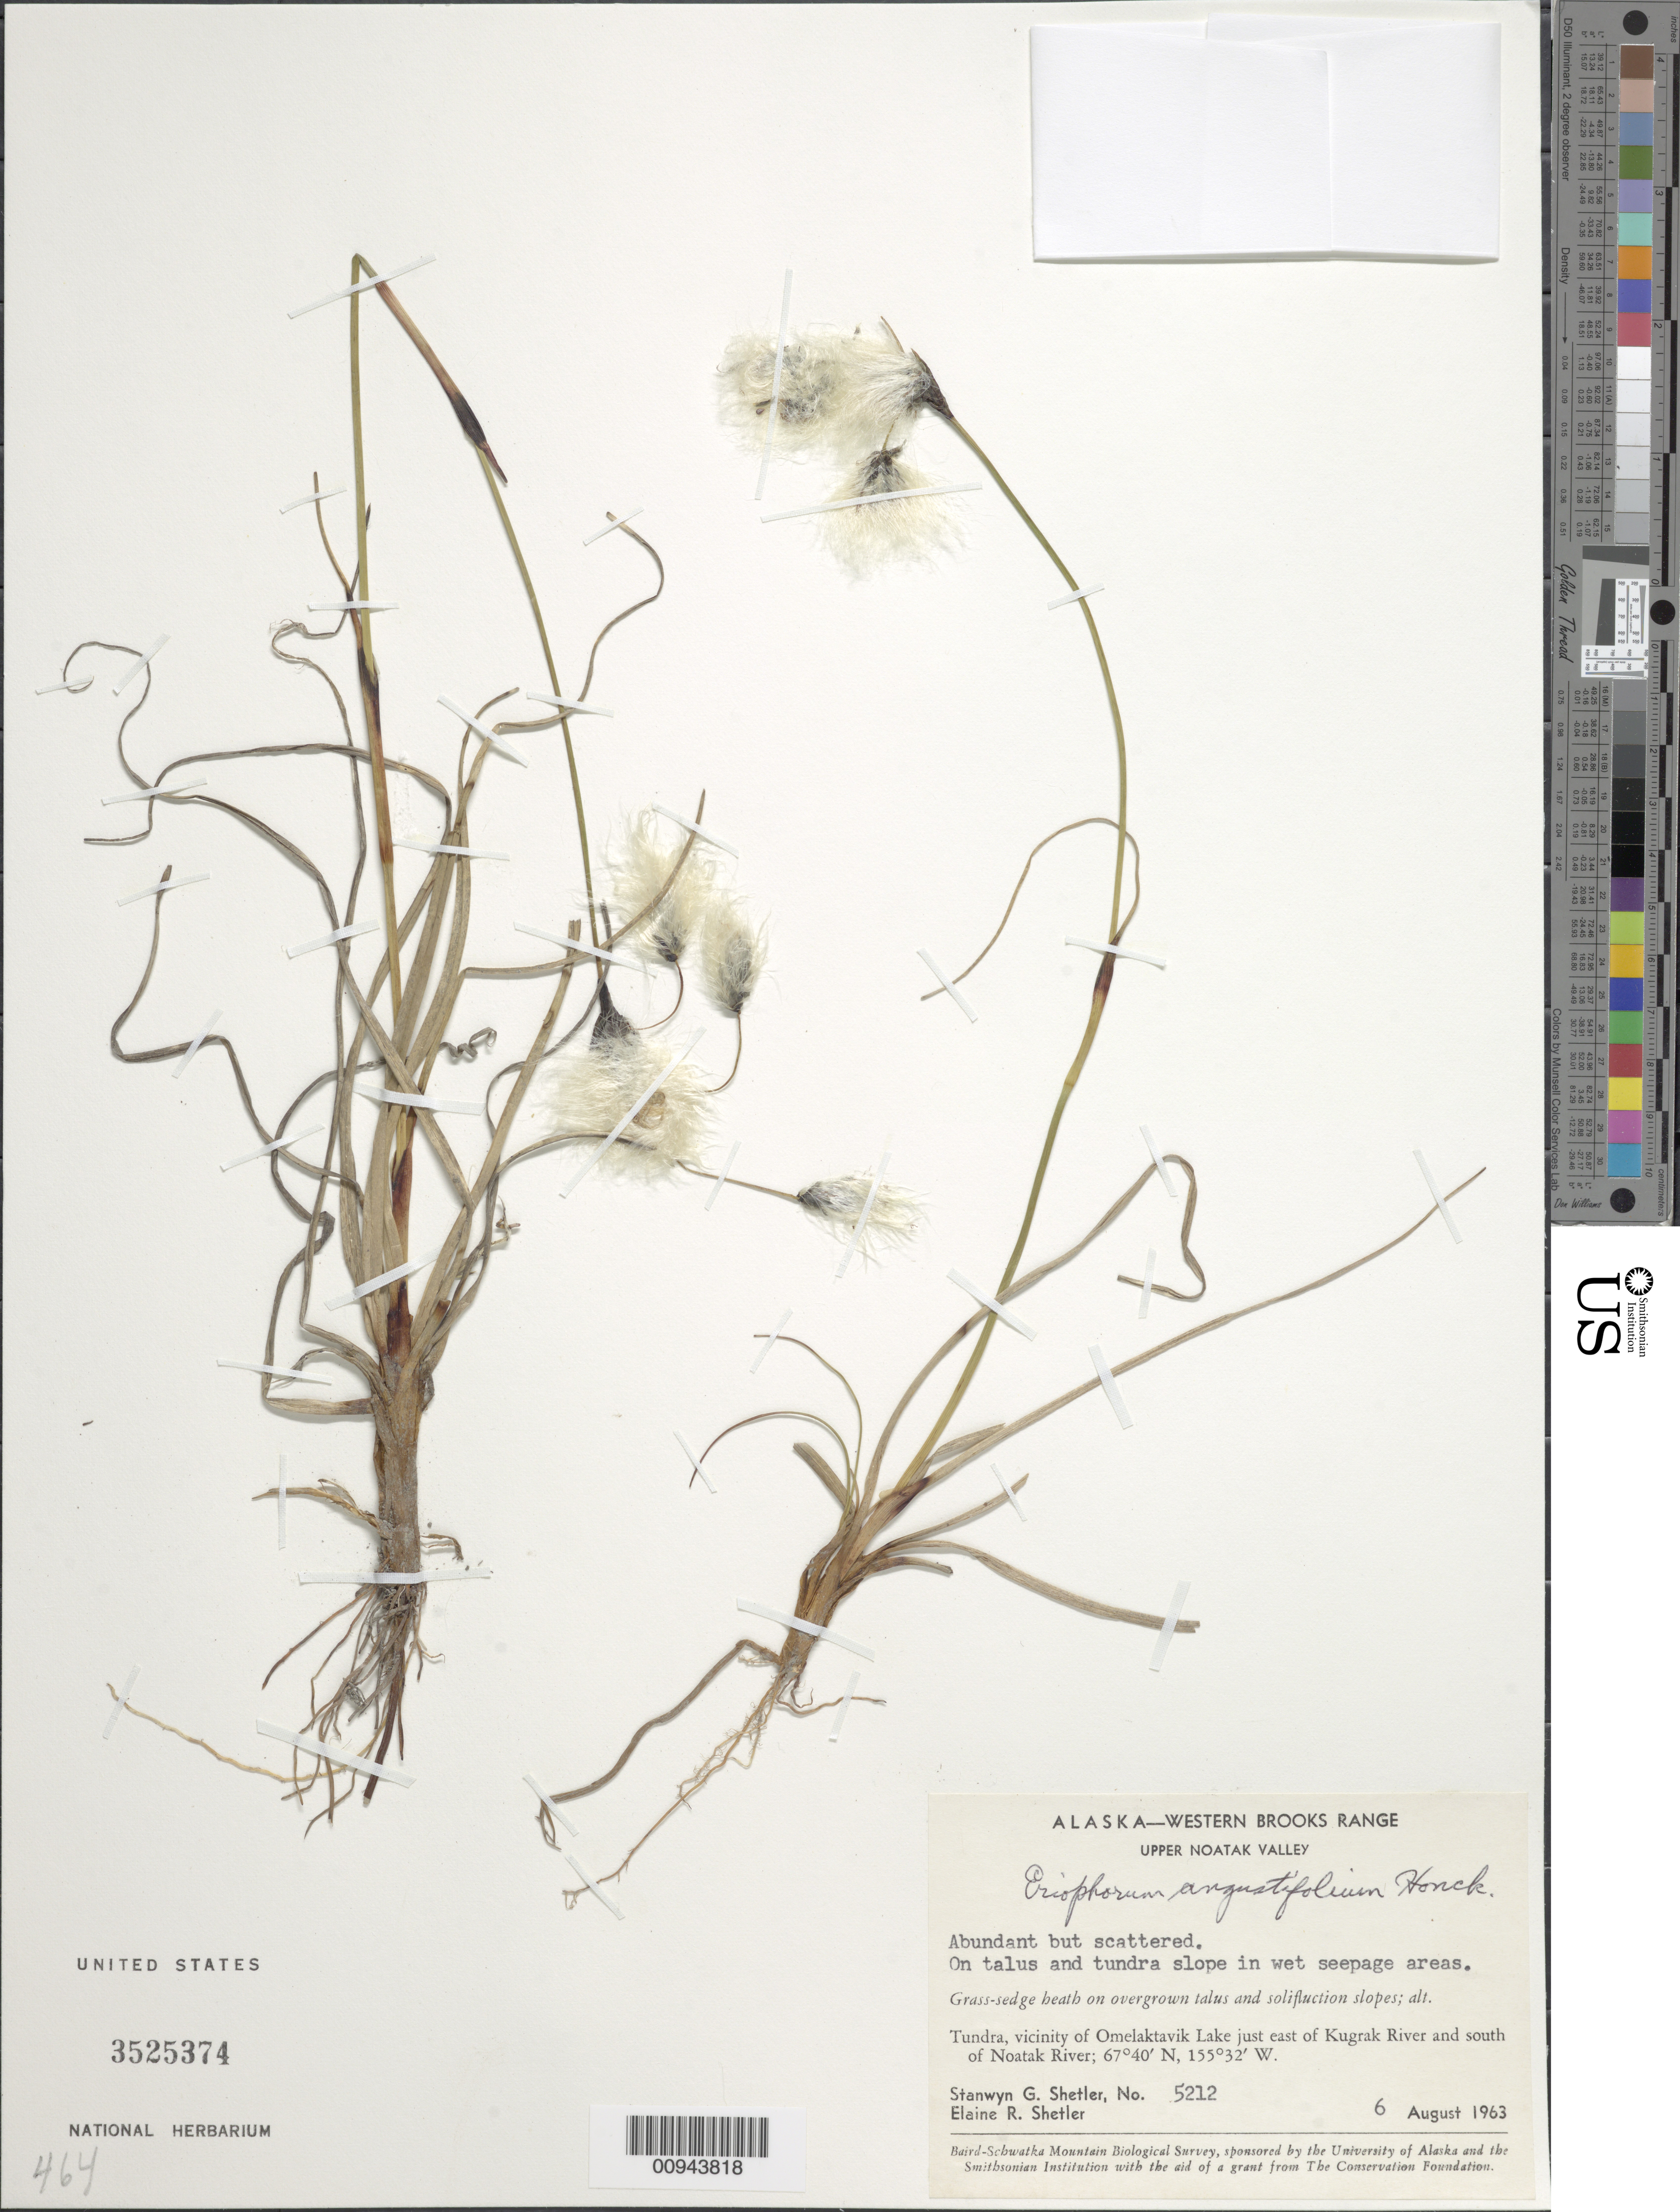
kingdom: Plantae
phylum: Tracheophyta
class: Liliopsida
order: Poales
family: Cyperaceae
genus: Eriophorum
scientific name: Eriophorum angustifolium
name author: Honck.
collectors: S. Shetler & E. R. Shetler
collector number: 5212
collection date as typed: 06 Aug 1963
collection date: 1963-08-06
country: United States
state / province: Alaska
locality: Vicinity of Omelaktavik Lake just east of Kugrak River and south of Noatak River. Western Brooks Range, Upper Noatak Valley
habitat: Tundra. On talus and tundra slope in wet seepage areas. Grass-sedge heath on overgrown talus and solifluction slopes.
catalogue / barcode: US 3525374